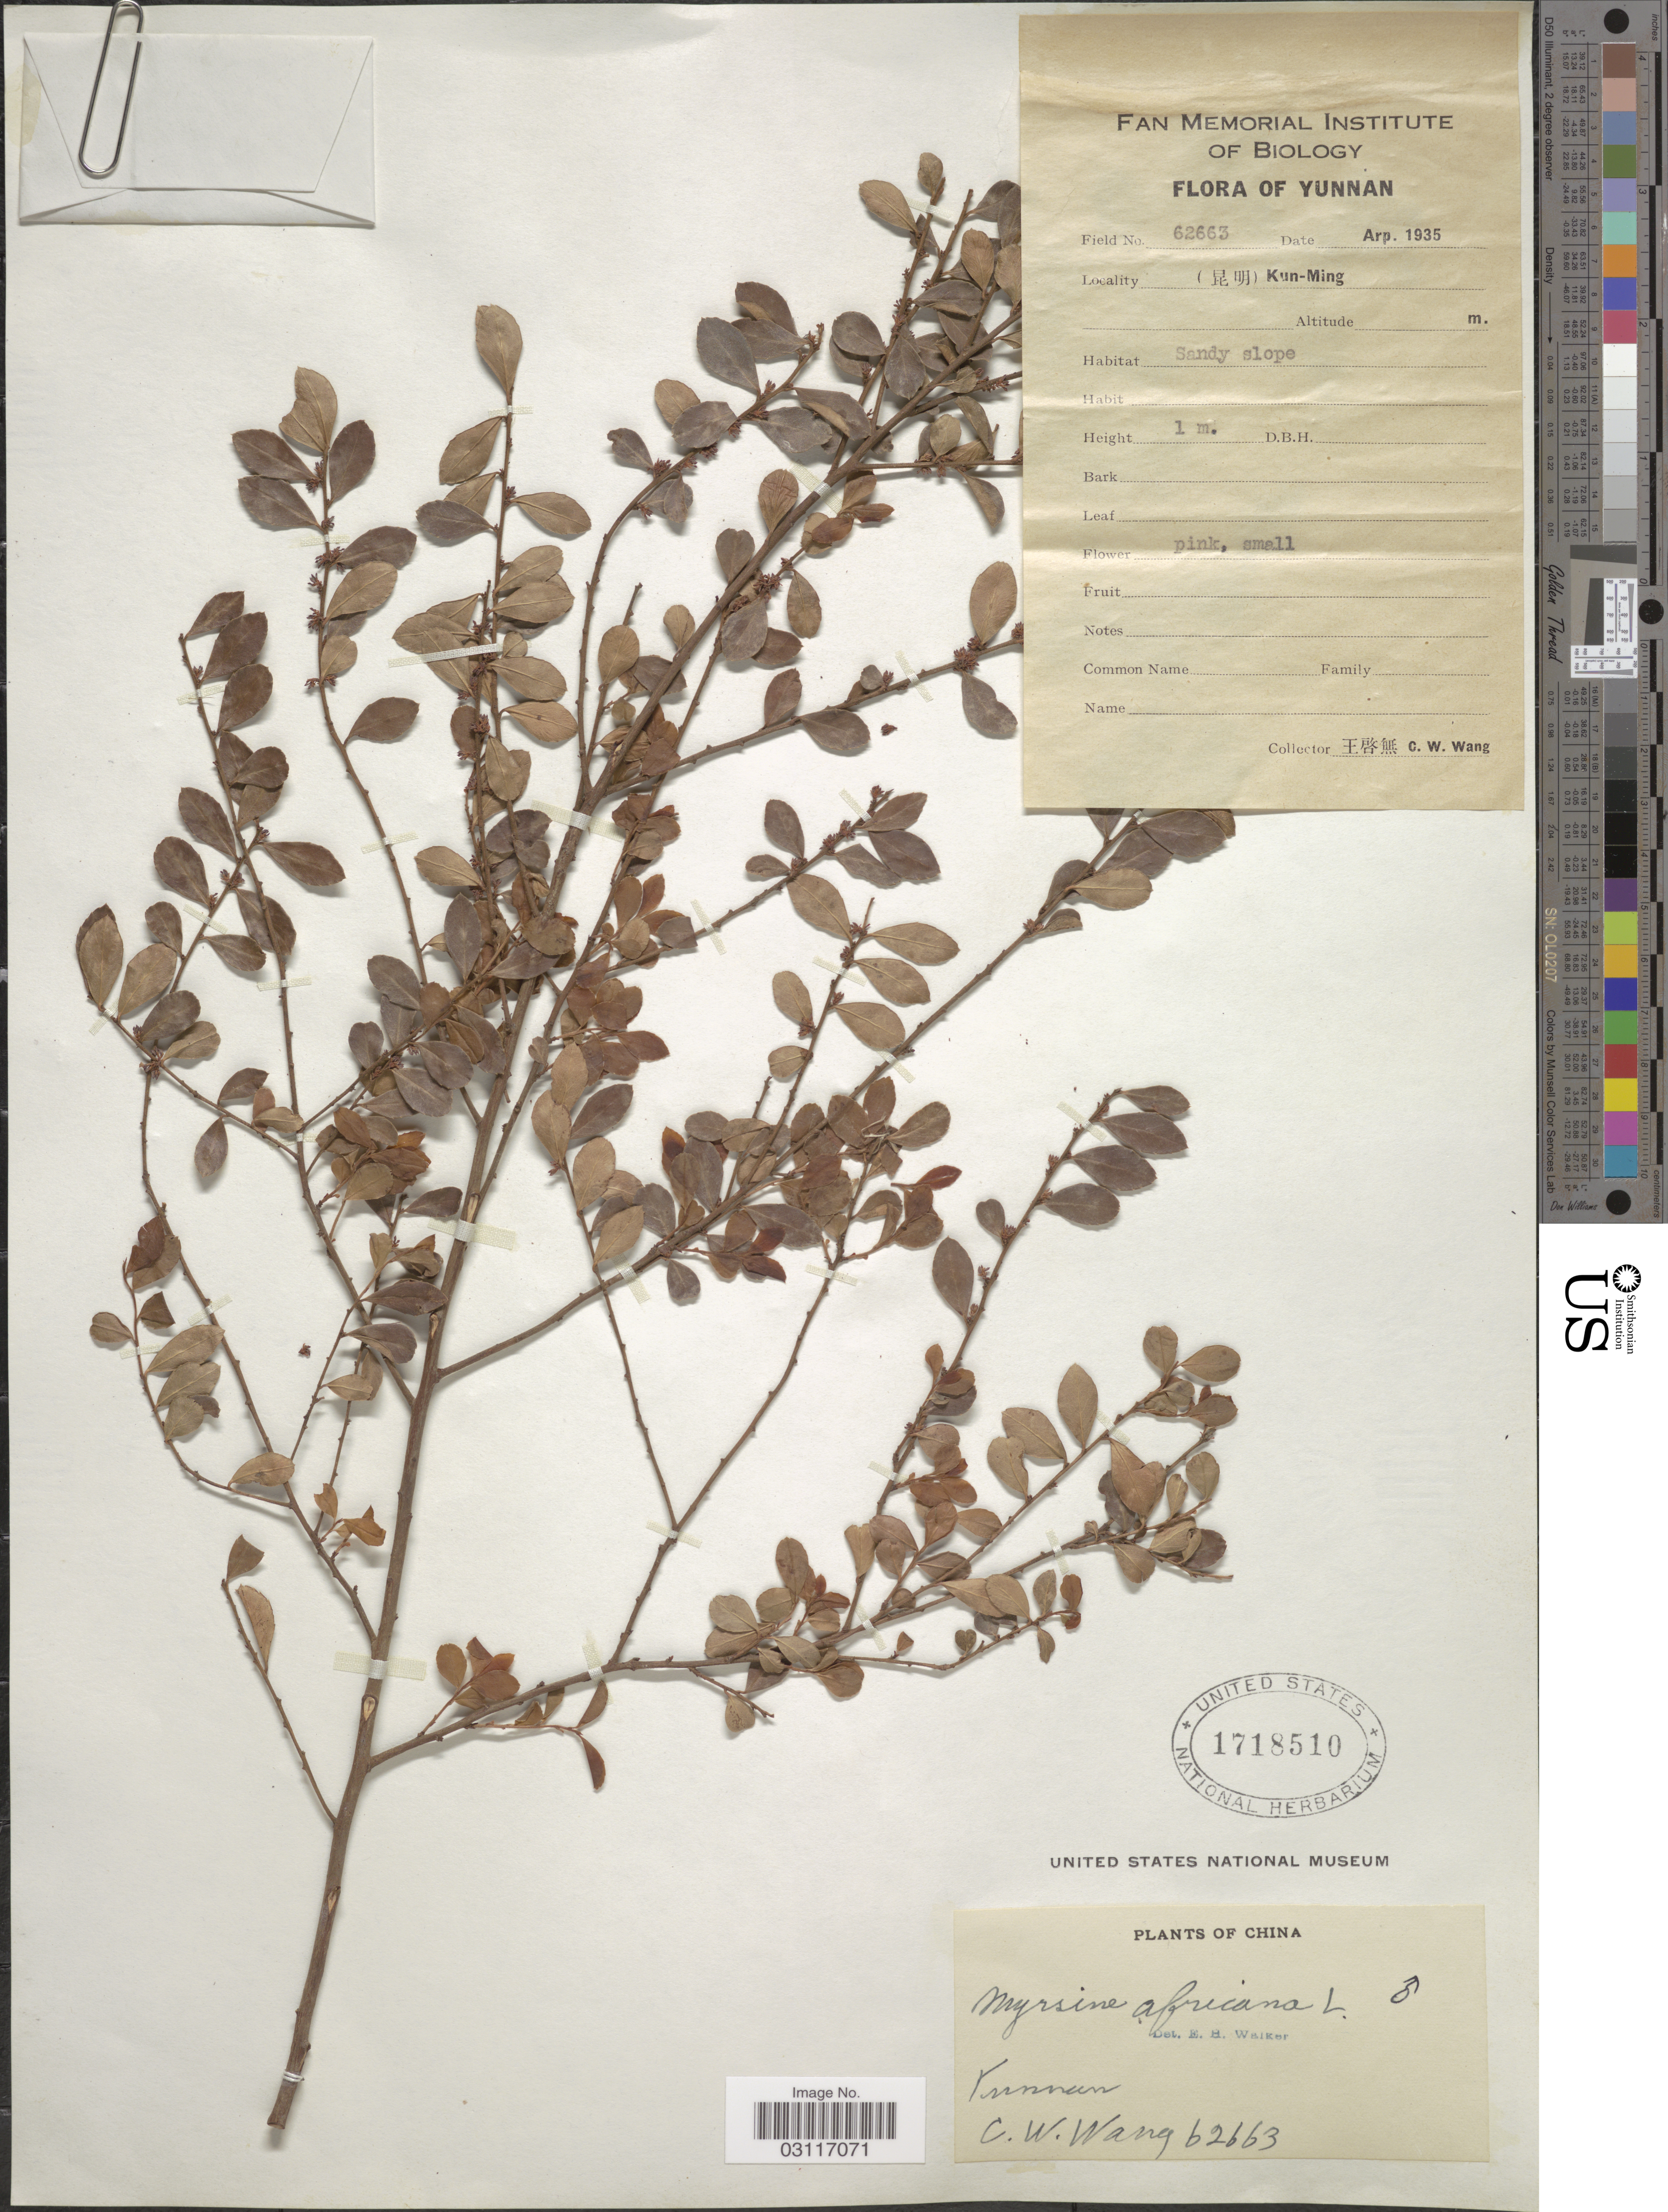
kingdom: Plantae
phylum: Tracheophyta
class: Magnoliopsida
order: Ericales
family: Primulaceae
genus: Myrsine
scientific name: Myrsine africana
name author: L.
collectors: C. W. Wang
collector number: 62663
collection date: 1935-04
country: China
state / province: Yunnan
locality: Kun-Ming.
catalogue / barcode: US 1718510